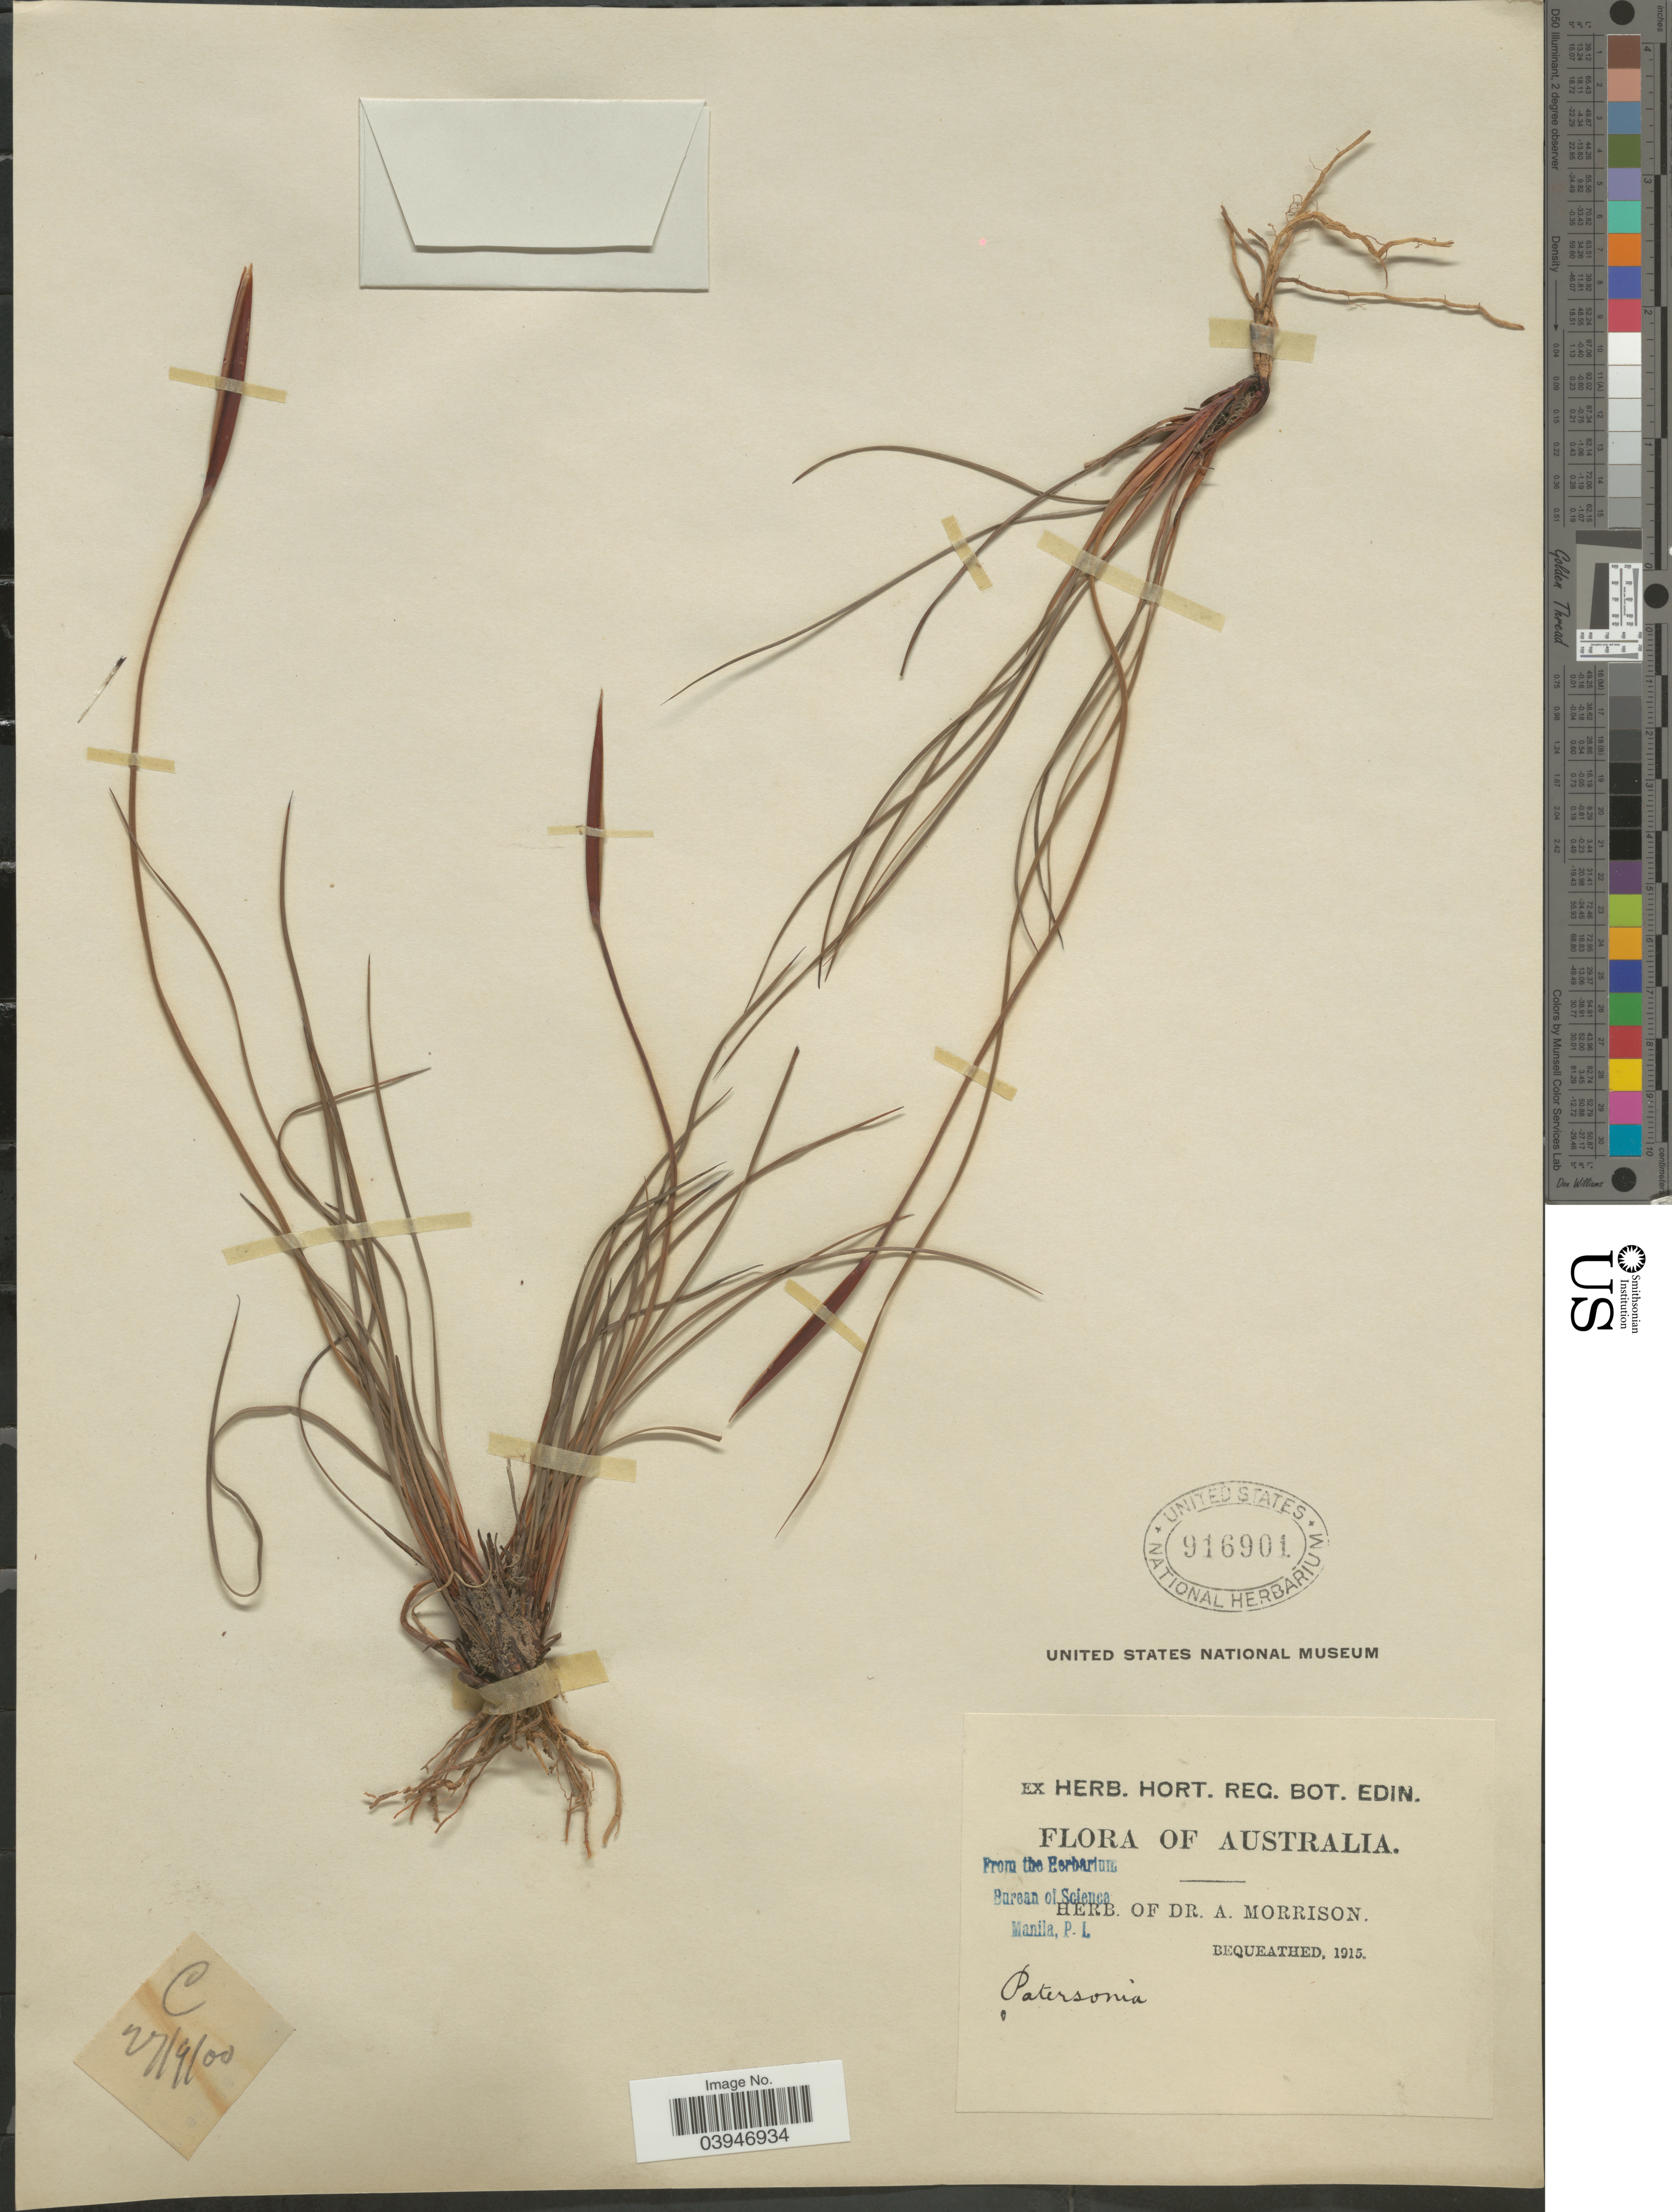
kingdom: Plantae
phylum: Tracheophyta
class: Liliopsida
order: Asparagales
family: Iridaceae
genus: Patersonia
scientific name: Patersonia sp.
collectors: ex herb. Dr. A. Morrison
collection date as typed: Transcribed d/m/y: 27/9/0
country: Australia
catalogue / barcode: US 916901